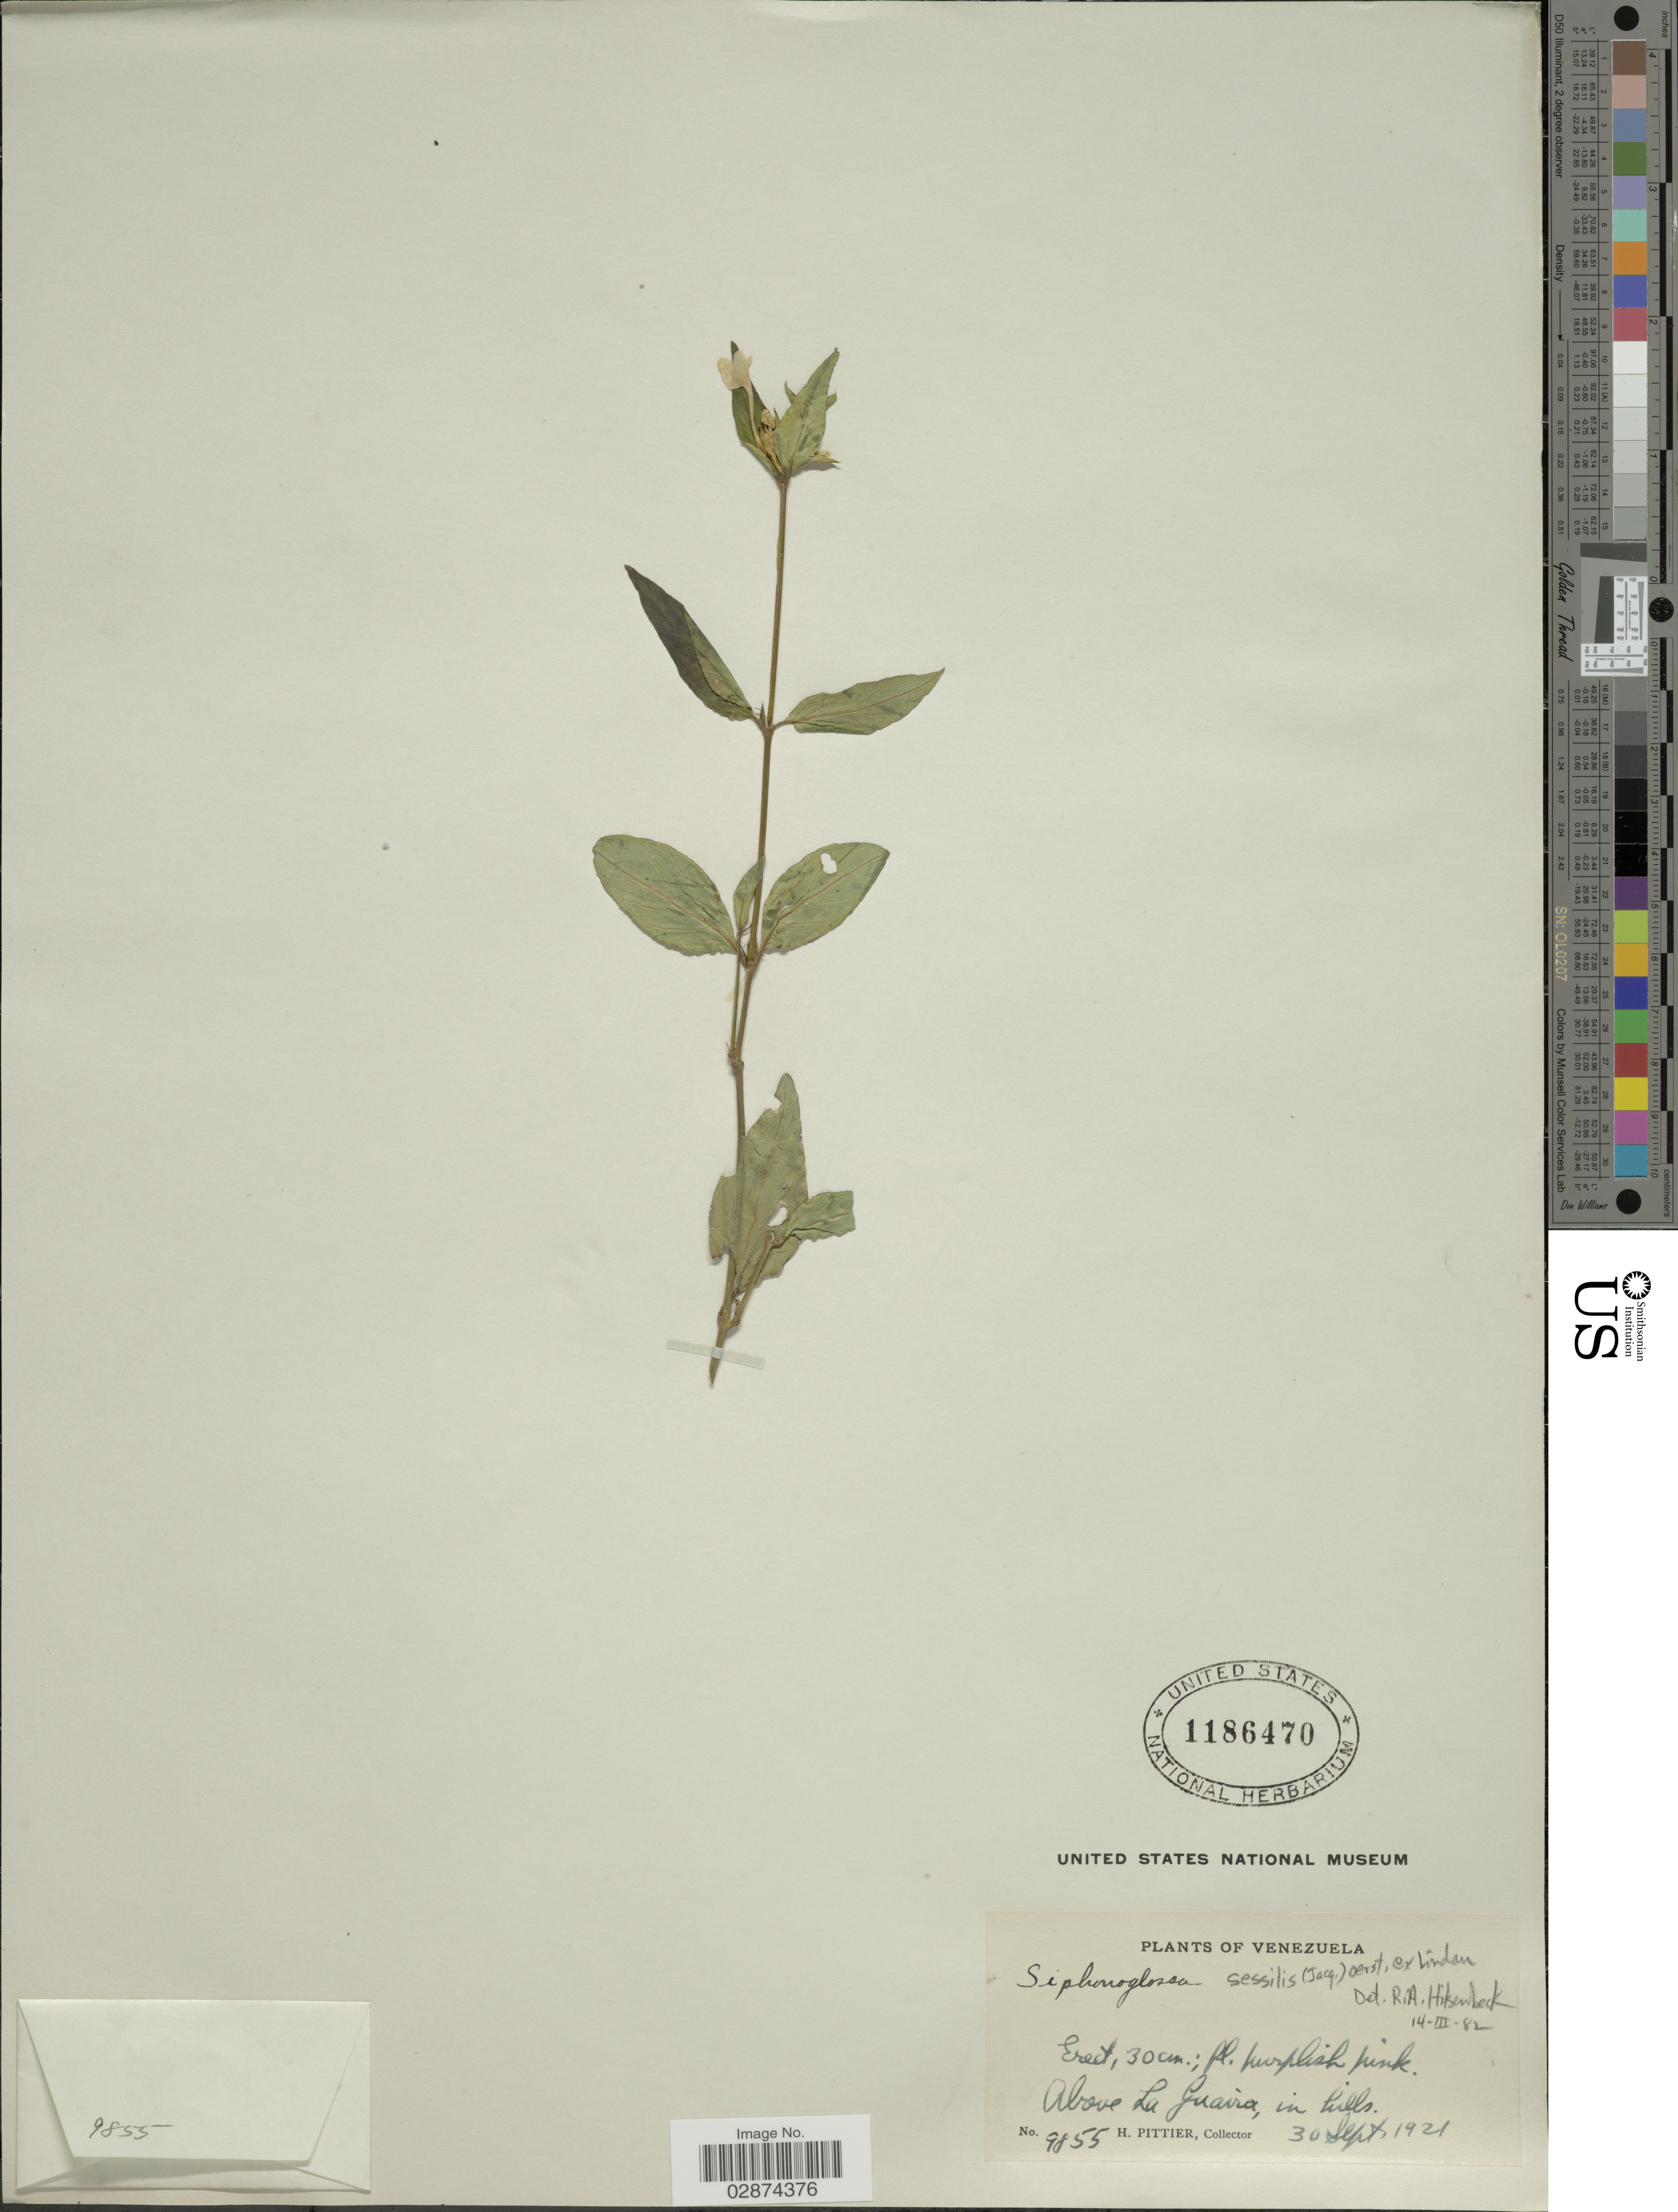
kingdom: Plantae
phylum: Tracheophyta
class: Magnoliopsida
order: Lamiales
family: Acanthaceae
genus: Justicia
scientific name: Justicia sessilis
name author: Jacq.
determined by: Fisher, Amanda, (LOB), California State University, Long Beach (UNITED STATES)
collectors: H. F. Pittier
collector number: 9855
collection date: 1921-09-30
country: Venezuela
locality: Above La Guaira, in hills.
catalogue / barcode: US 1186470